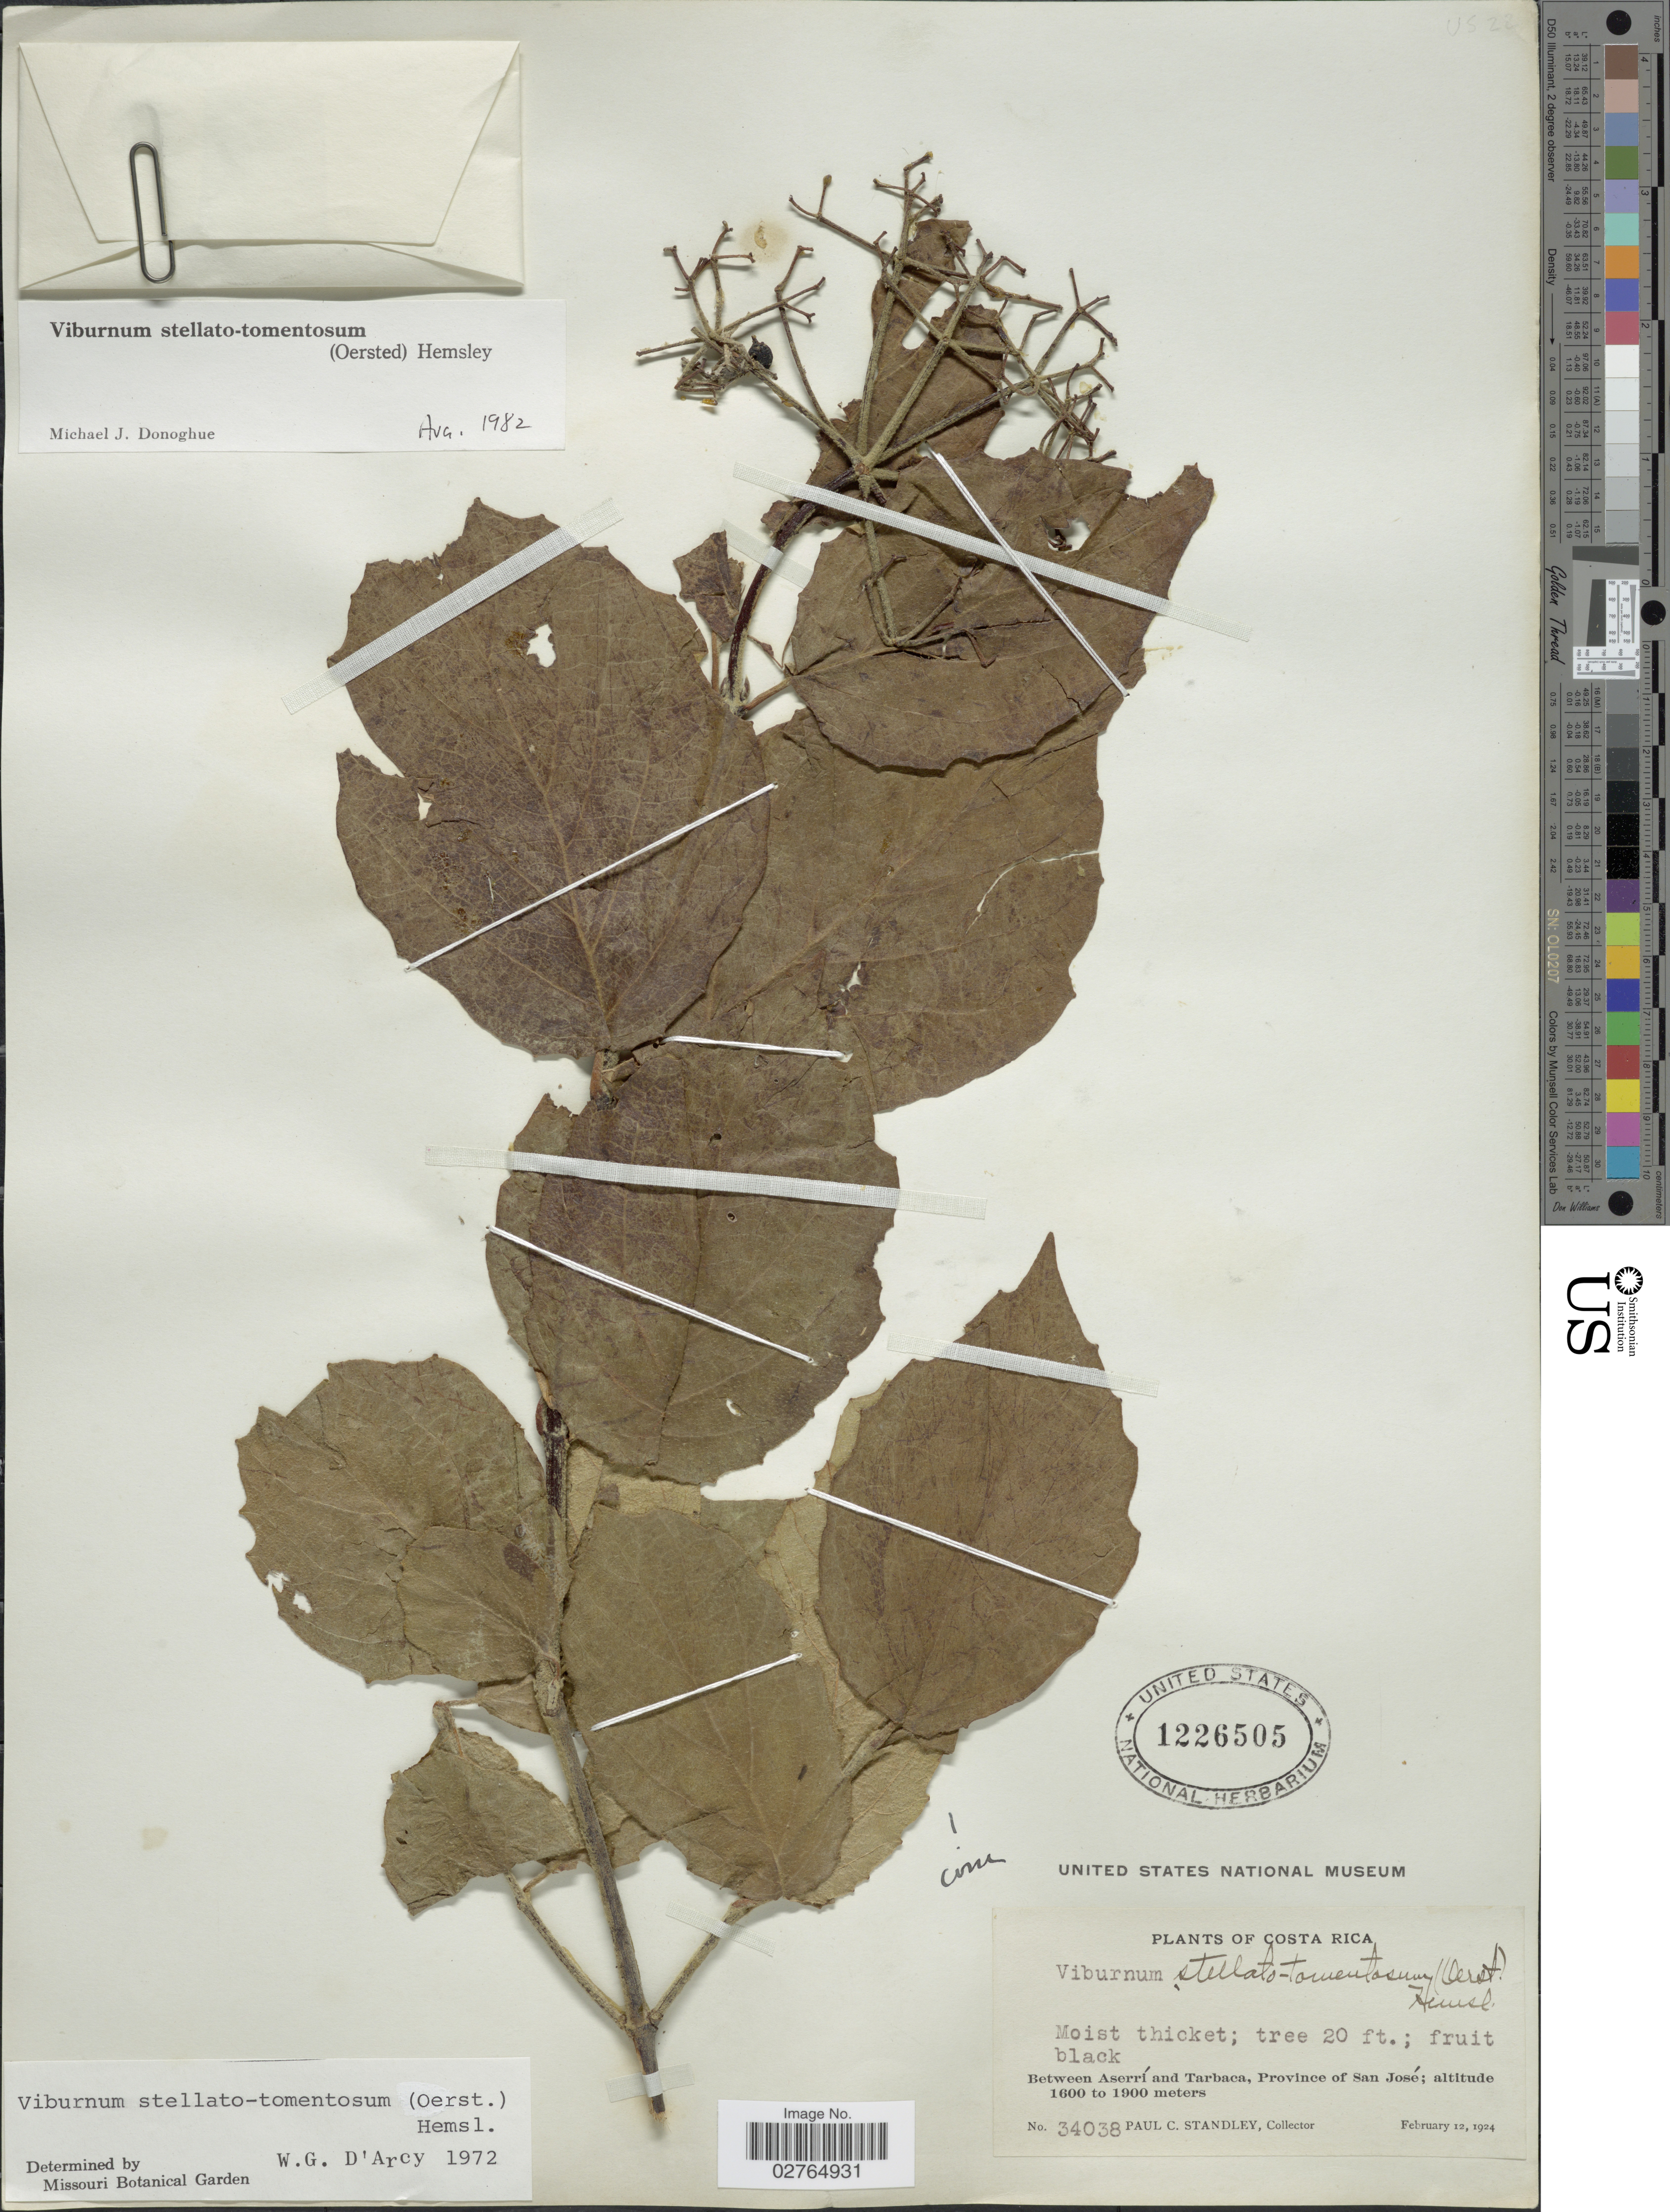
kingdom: Plantae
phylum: Tracheophyta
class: Magnoliopsida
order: Dipsacales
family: Viburnaceae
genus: Viburnum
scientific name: Viburnum stellatotomentosum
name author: (Oerst.) Hemsl.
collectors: P. C. Standley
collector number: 34038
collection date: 1924-02-12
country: Costa Rica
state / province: San José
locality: Between Aserrí and Tarbaca.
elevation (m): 1600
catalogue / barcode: US 1226505